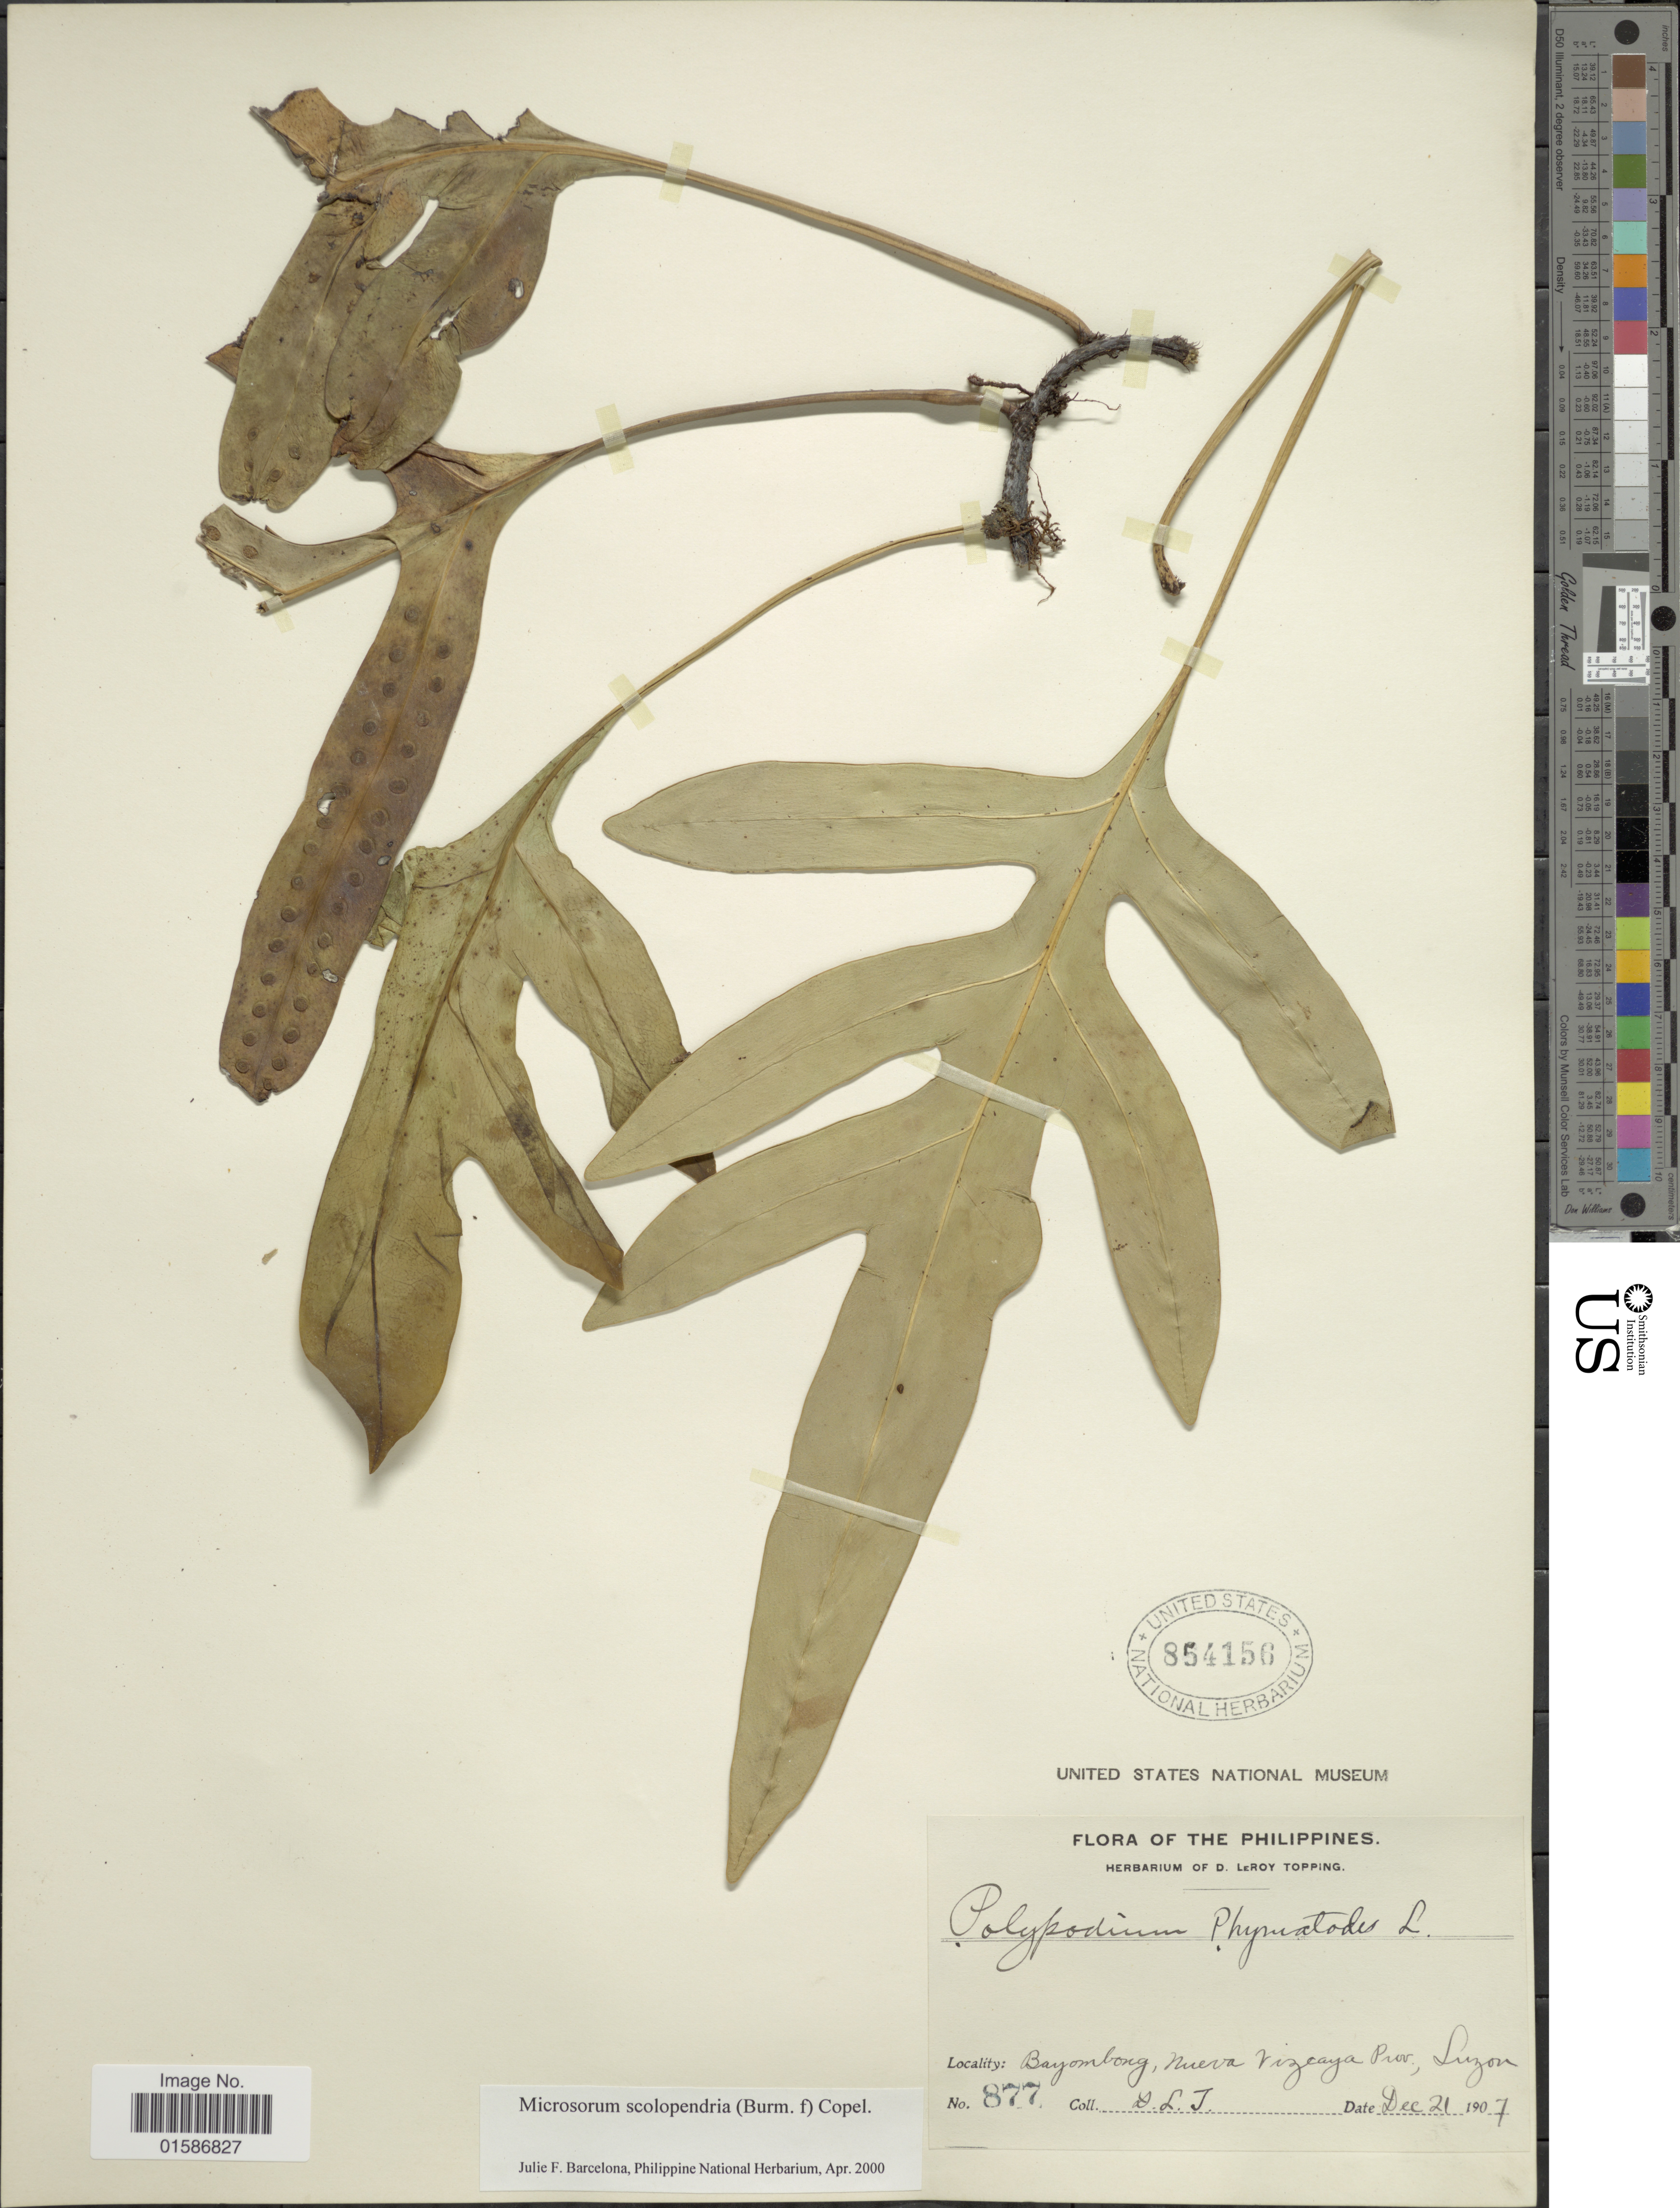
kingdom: Plantae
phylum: Tracheophyta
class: Polypodiopsida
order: Polypodiales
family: Polypodiaceae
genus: Microsorum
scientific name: Microsorum scolopendria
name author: (Burm. f.) Copel.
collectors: D. L. Topping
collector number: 877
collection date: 1907-12-21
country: Philippines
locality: Bayombong, Nueva Vizcaya Prov. Luzon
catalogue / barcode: US 854156